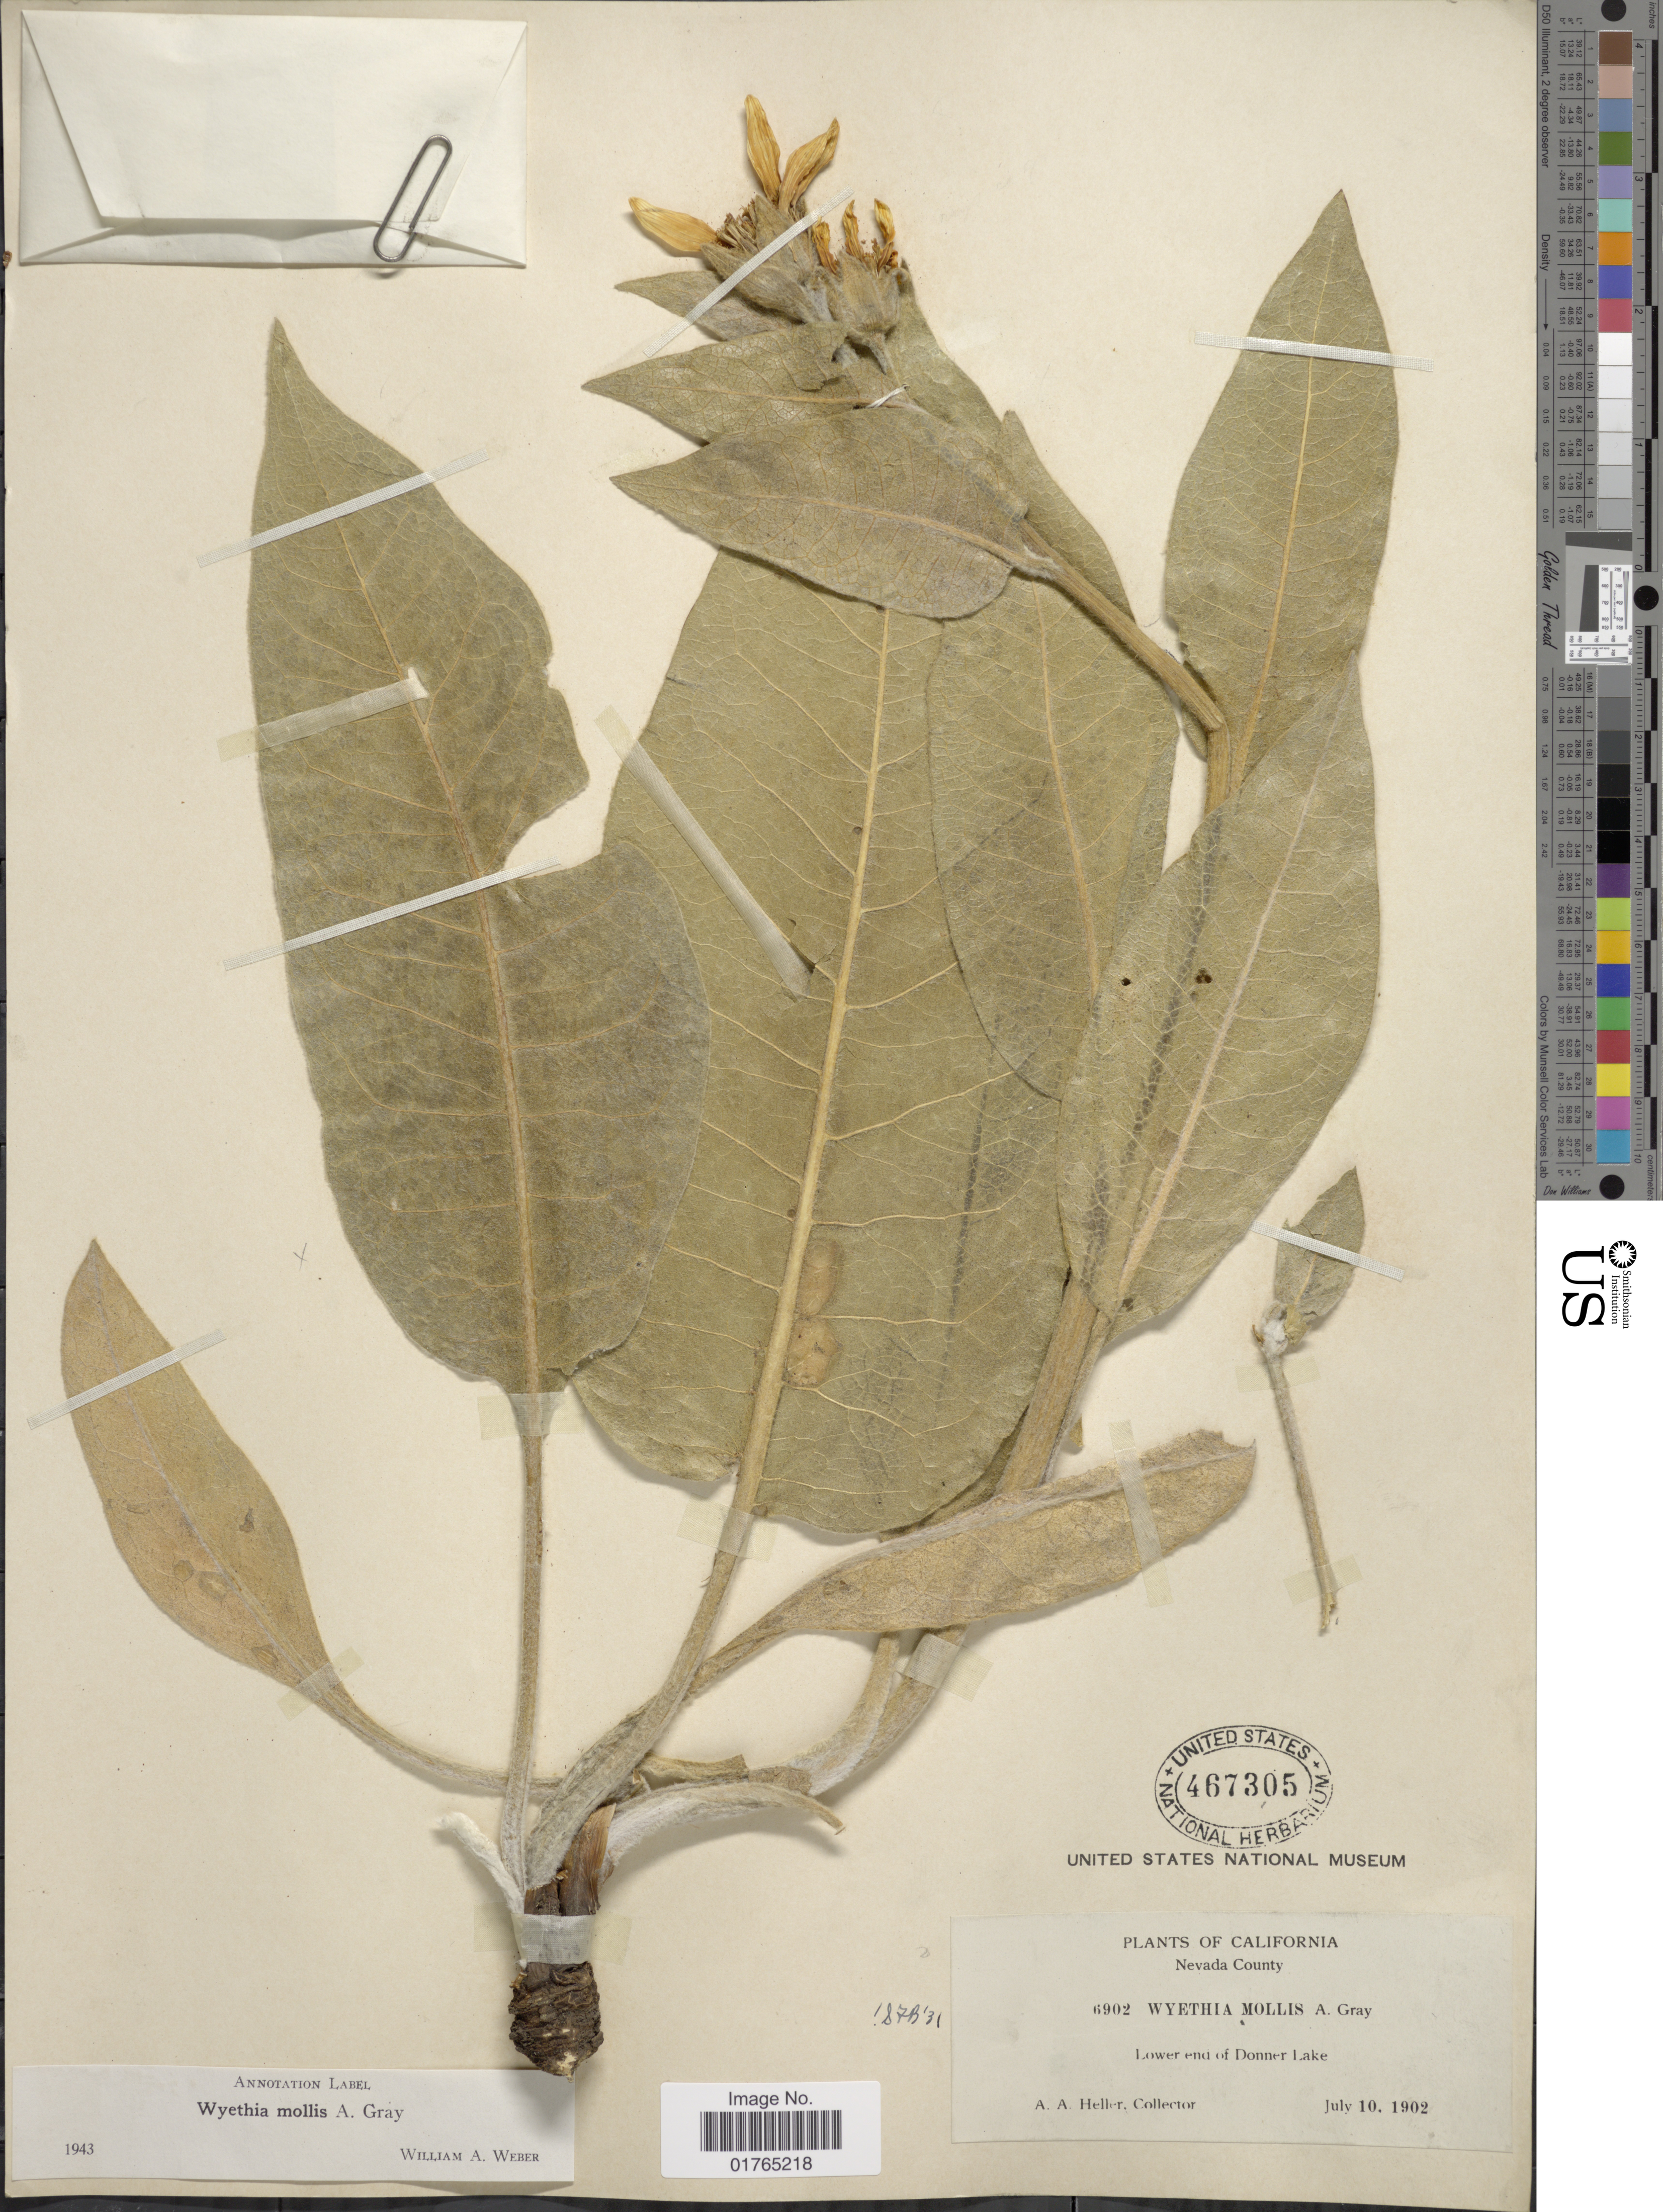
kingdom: Plantae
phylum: Tracheophyta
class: Magnoliopsida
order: Asterales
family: Asteraceae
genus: Wyethia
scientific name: Wyethia mollis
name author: A. Gray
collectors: A. A. Heller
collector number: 6902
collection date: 1902-07-10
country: United States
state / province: California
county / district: Nevada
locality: Nevada County, lower end of Donner Lake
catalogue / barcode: US 467305